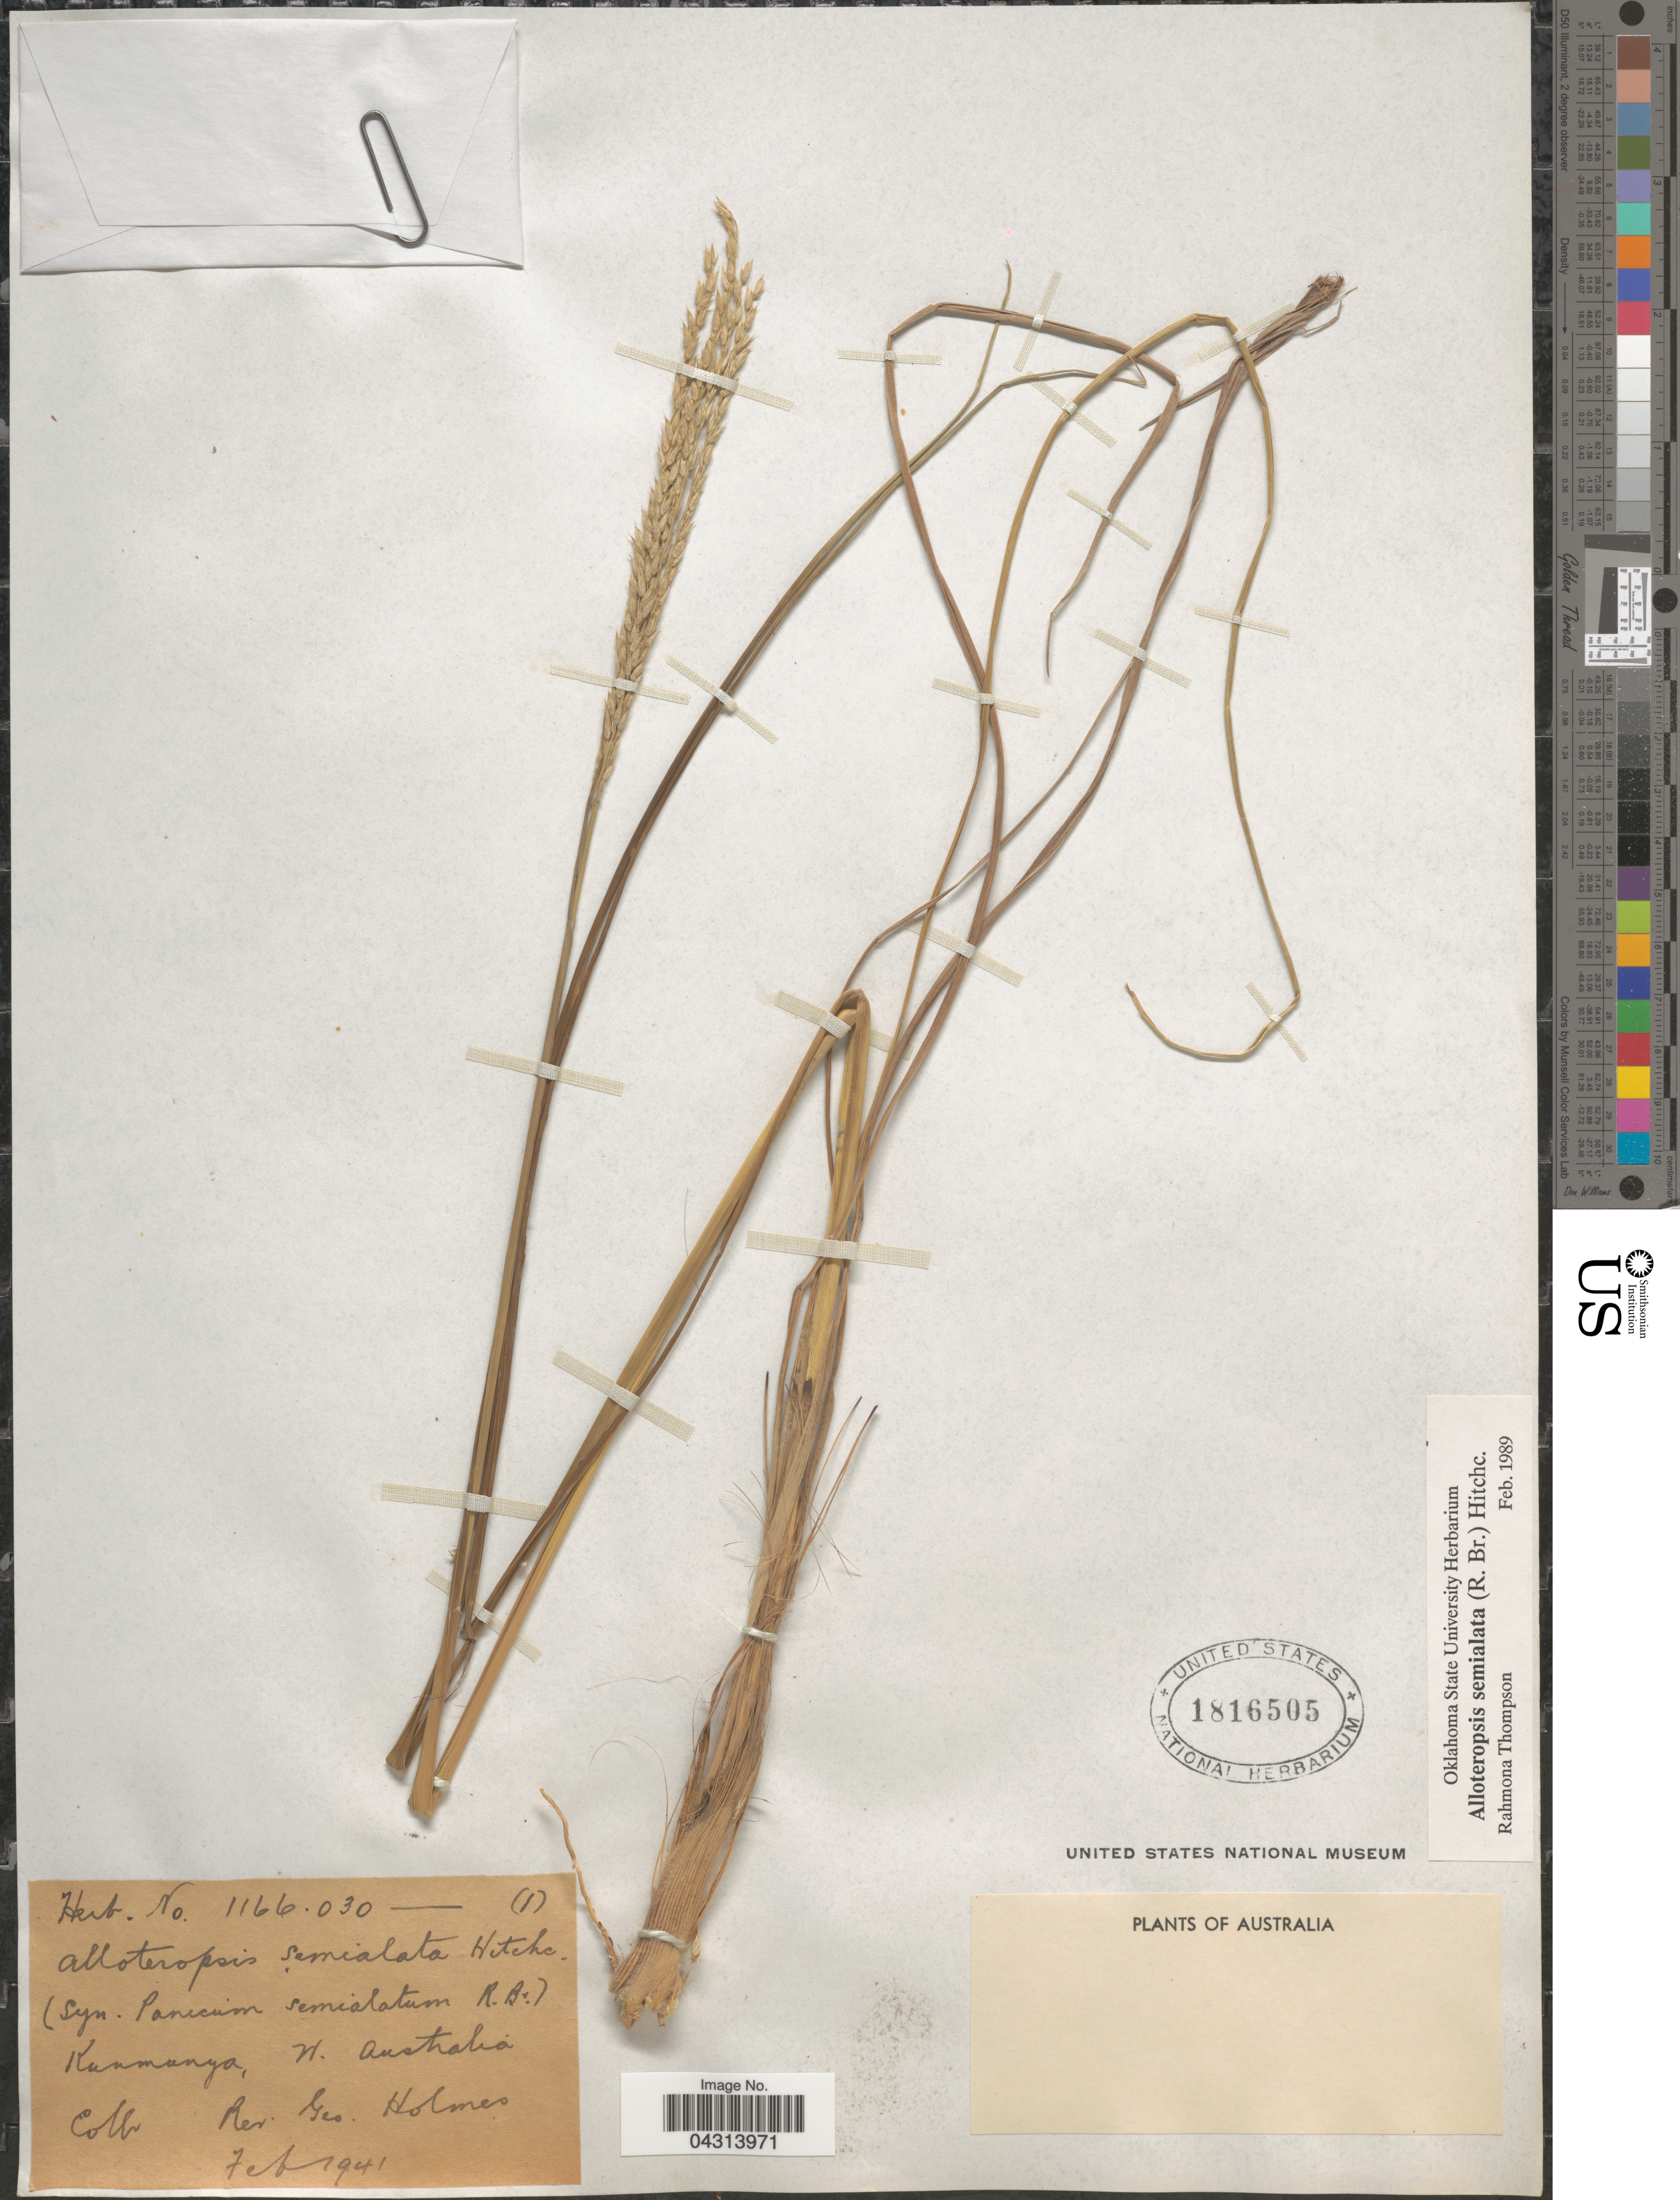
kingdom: Plantae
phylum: Tracheophyta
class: Liliopsida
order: Poales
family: Poaceae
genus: Alloteropsis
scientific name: Alloteropsis semialata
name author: (R. Br.) Hitchc.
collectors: G. Holmes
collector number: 1166.030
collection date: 1941-02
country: Australia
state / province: South Australia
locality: Kunmunya, W. Australia.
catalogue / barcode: US 1816505